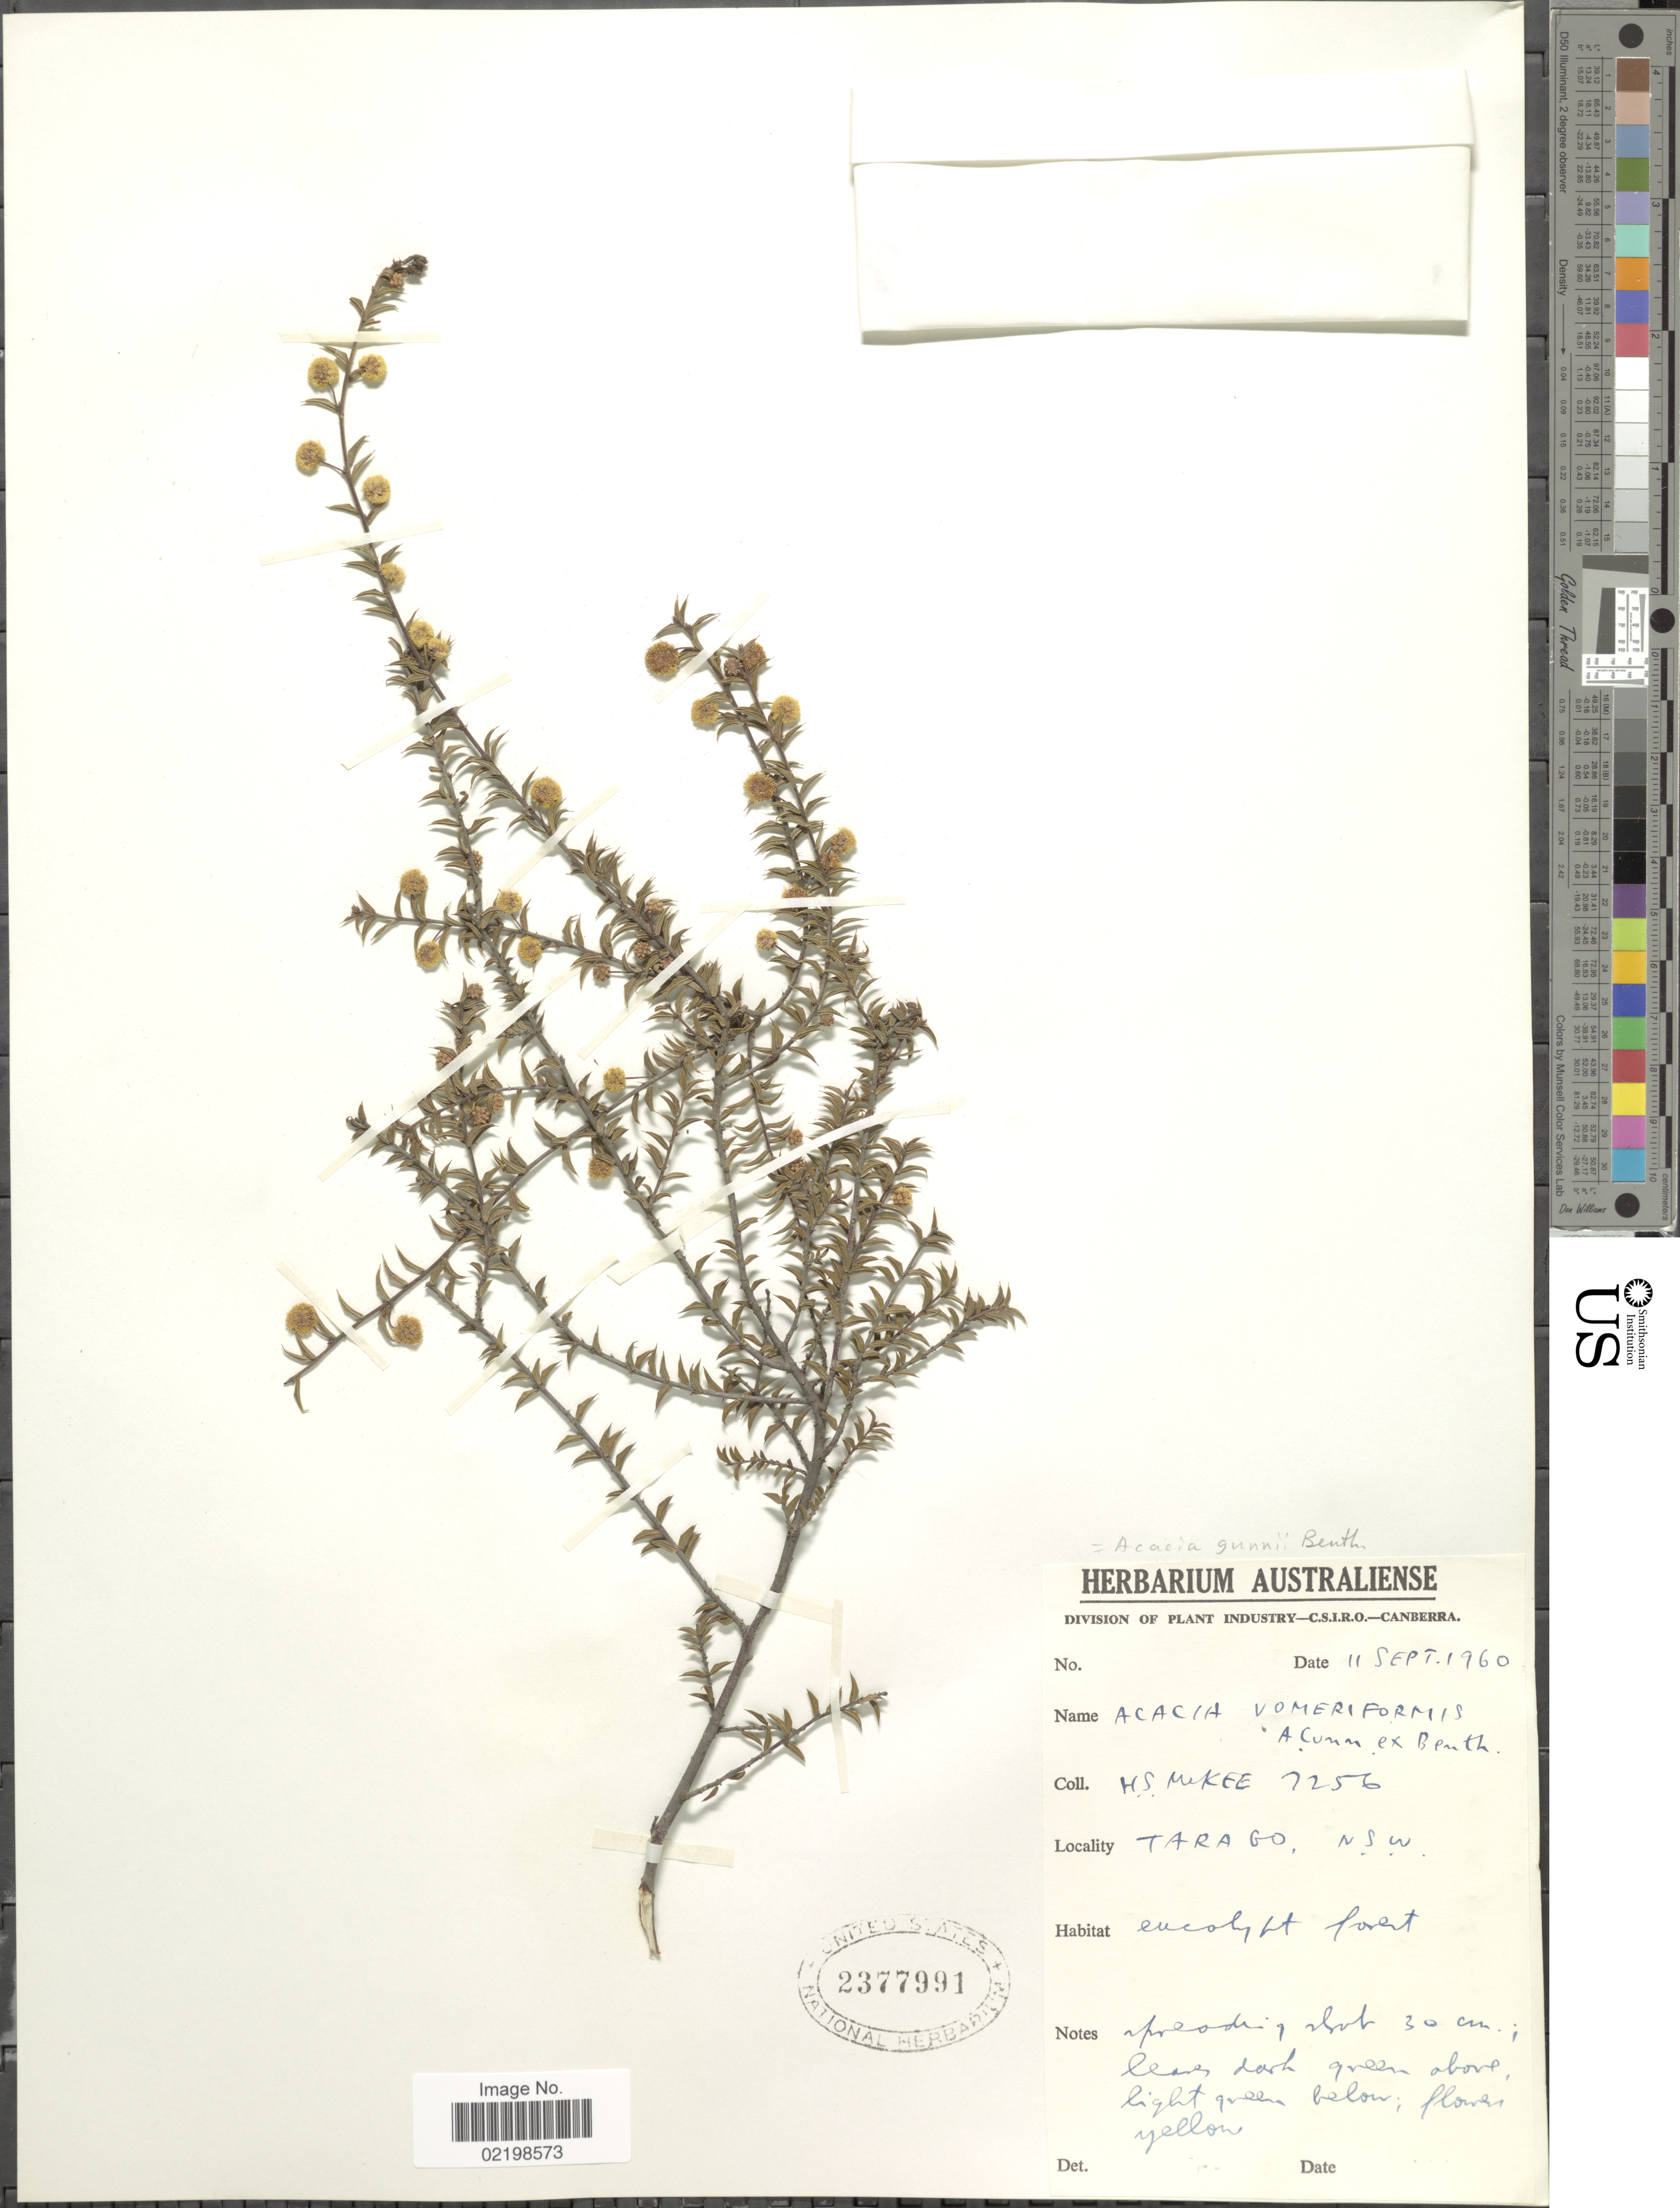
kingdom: Plantae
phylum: Tracheophyta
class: Magnoliopsida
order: Fabales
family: Fabaceae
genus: Acacia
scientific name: Acacia gunnii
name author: Benth.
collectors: H. S. McKee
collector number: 7256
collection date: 1960-09-11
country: Australia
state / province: New South Wales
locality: Tarago, N.S.W.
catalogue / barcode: US 2377991